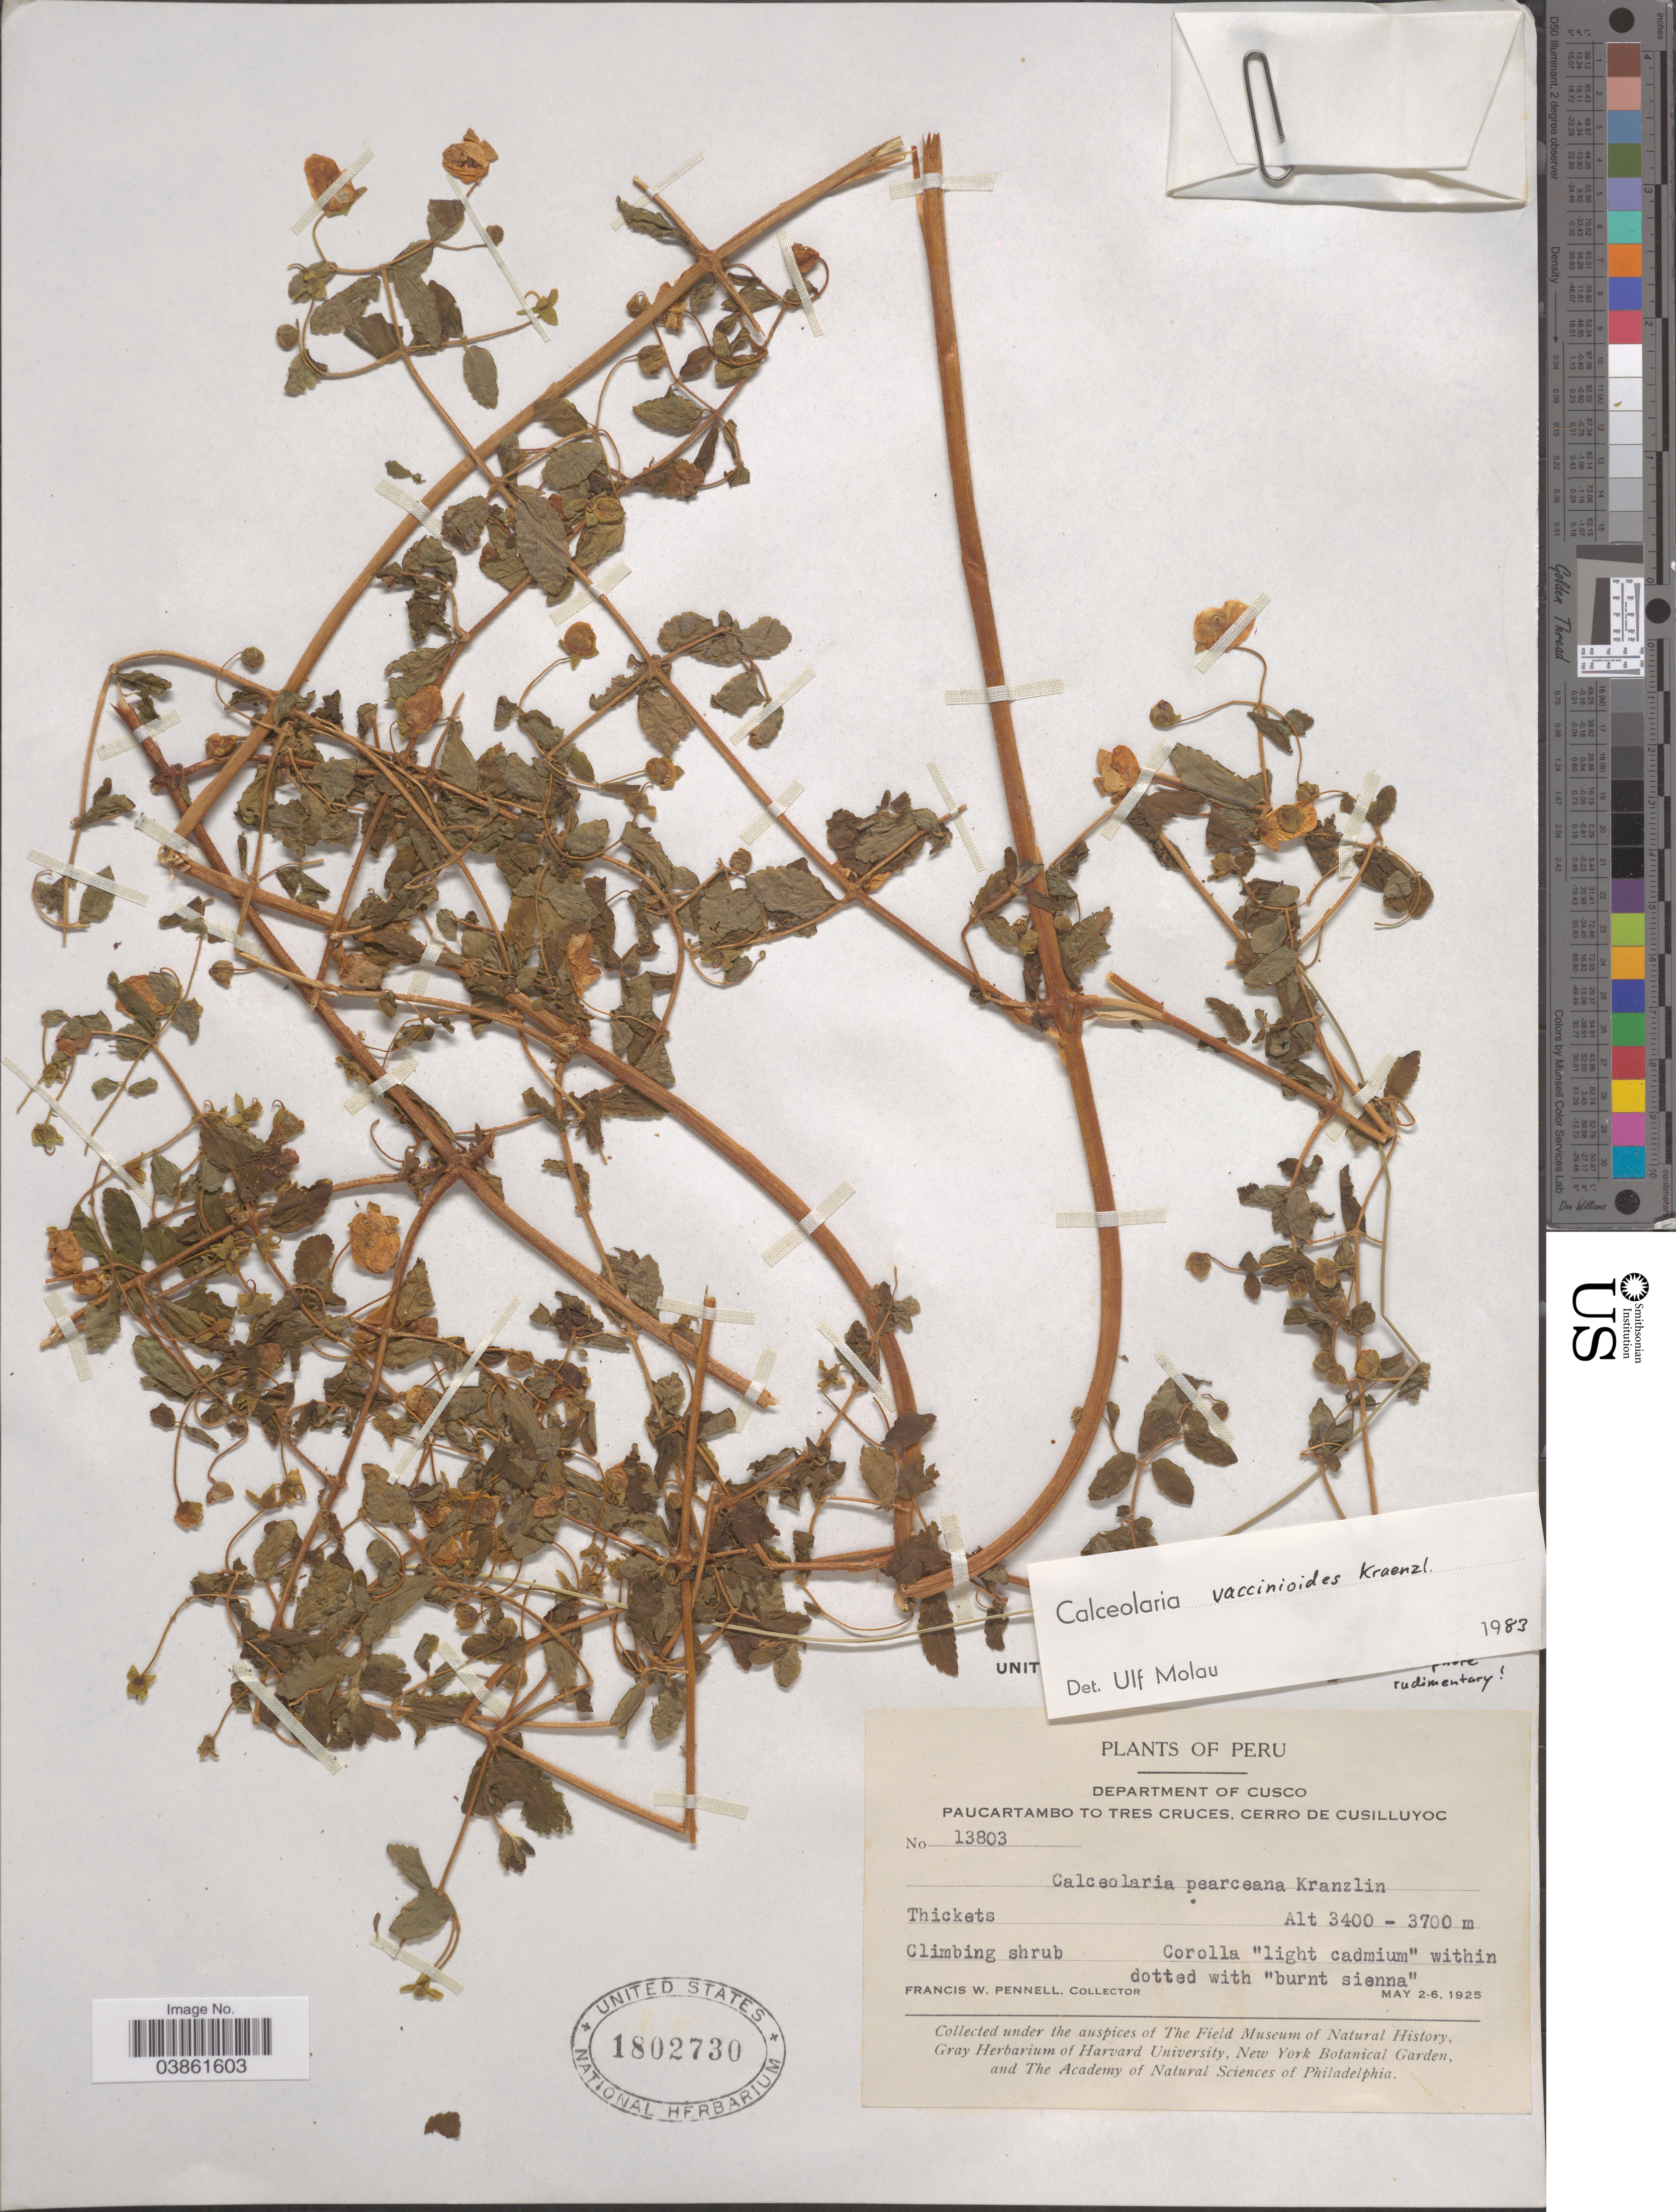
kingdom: Plantae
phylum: Tracheophyta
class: Magnoliopsida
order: Lamiales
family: Calceolariaceae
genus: Calceolaria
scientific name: Calceolaria vaccinioides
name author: Kraenzl.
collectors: F. W. Pennell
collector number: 13803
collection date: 1925-05-02/1925-05-06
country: Peru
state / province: Cusco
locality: Department of Cusco. Paucartambo to Tres Cruces, Cerro de Cusilluyoc.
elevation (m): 3400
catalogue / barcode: US 1802730